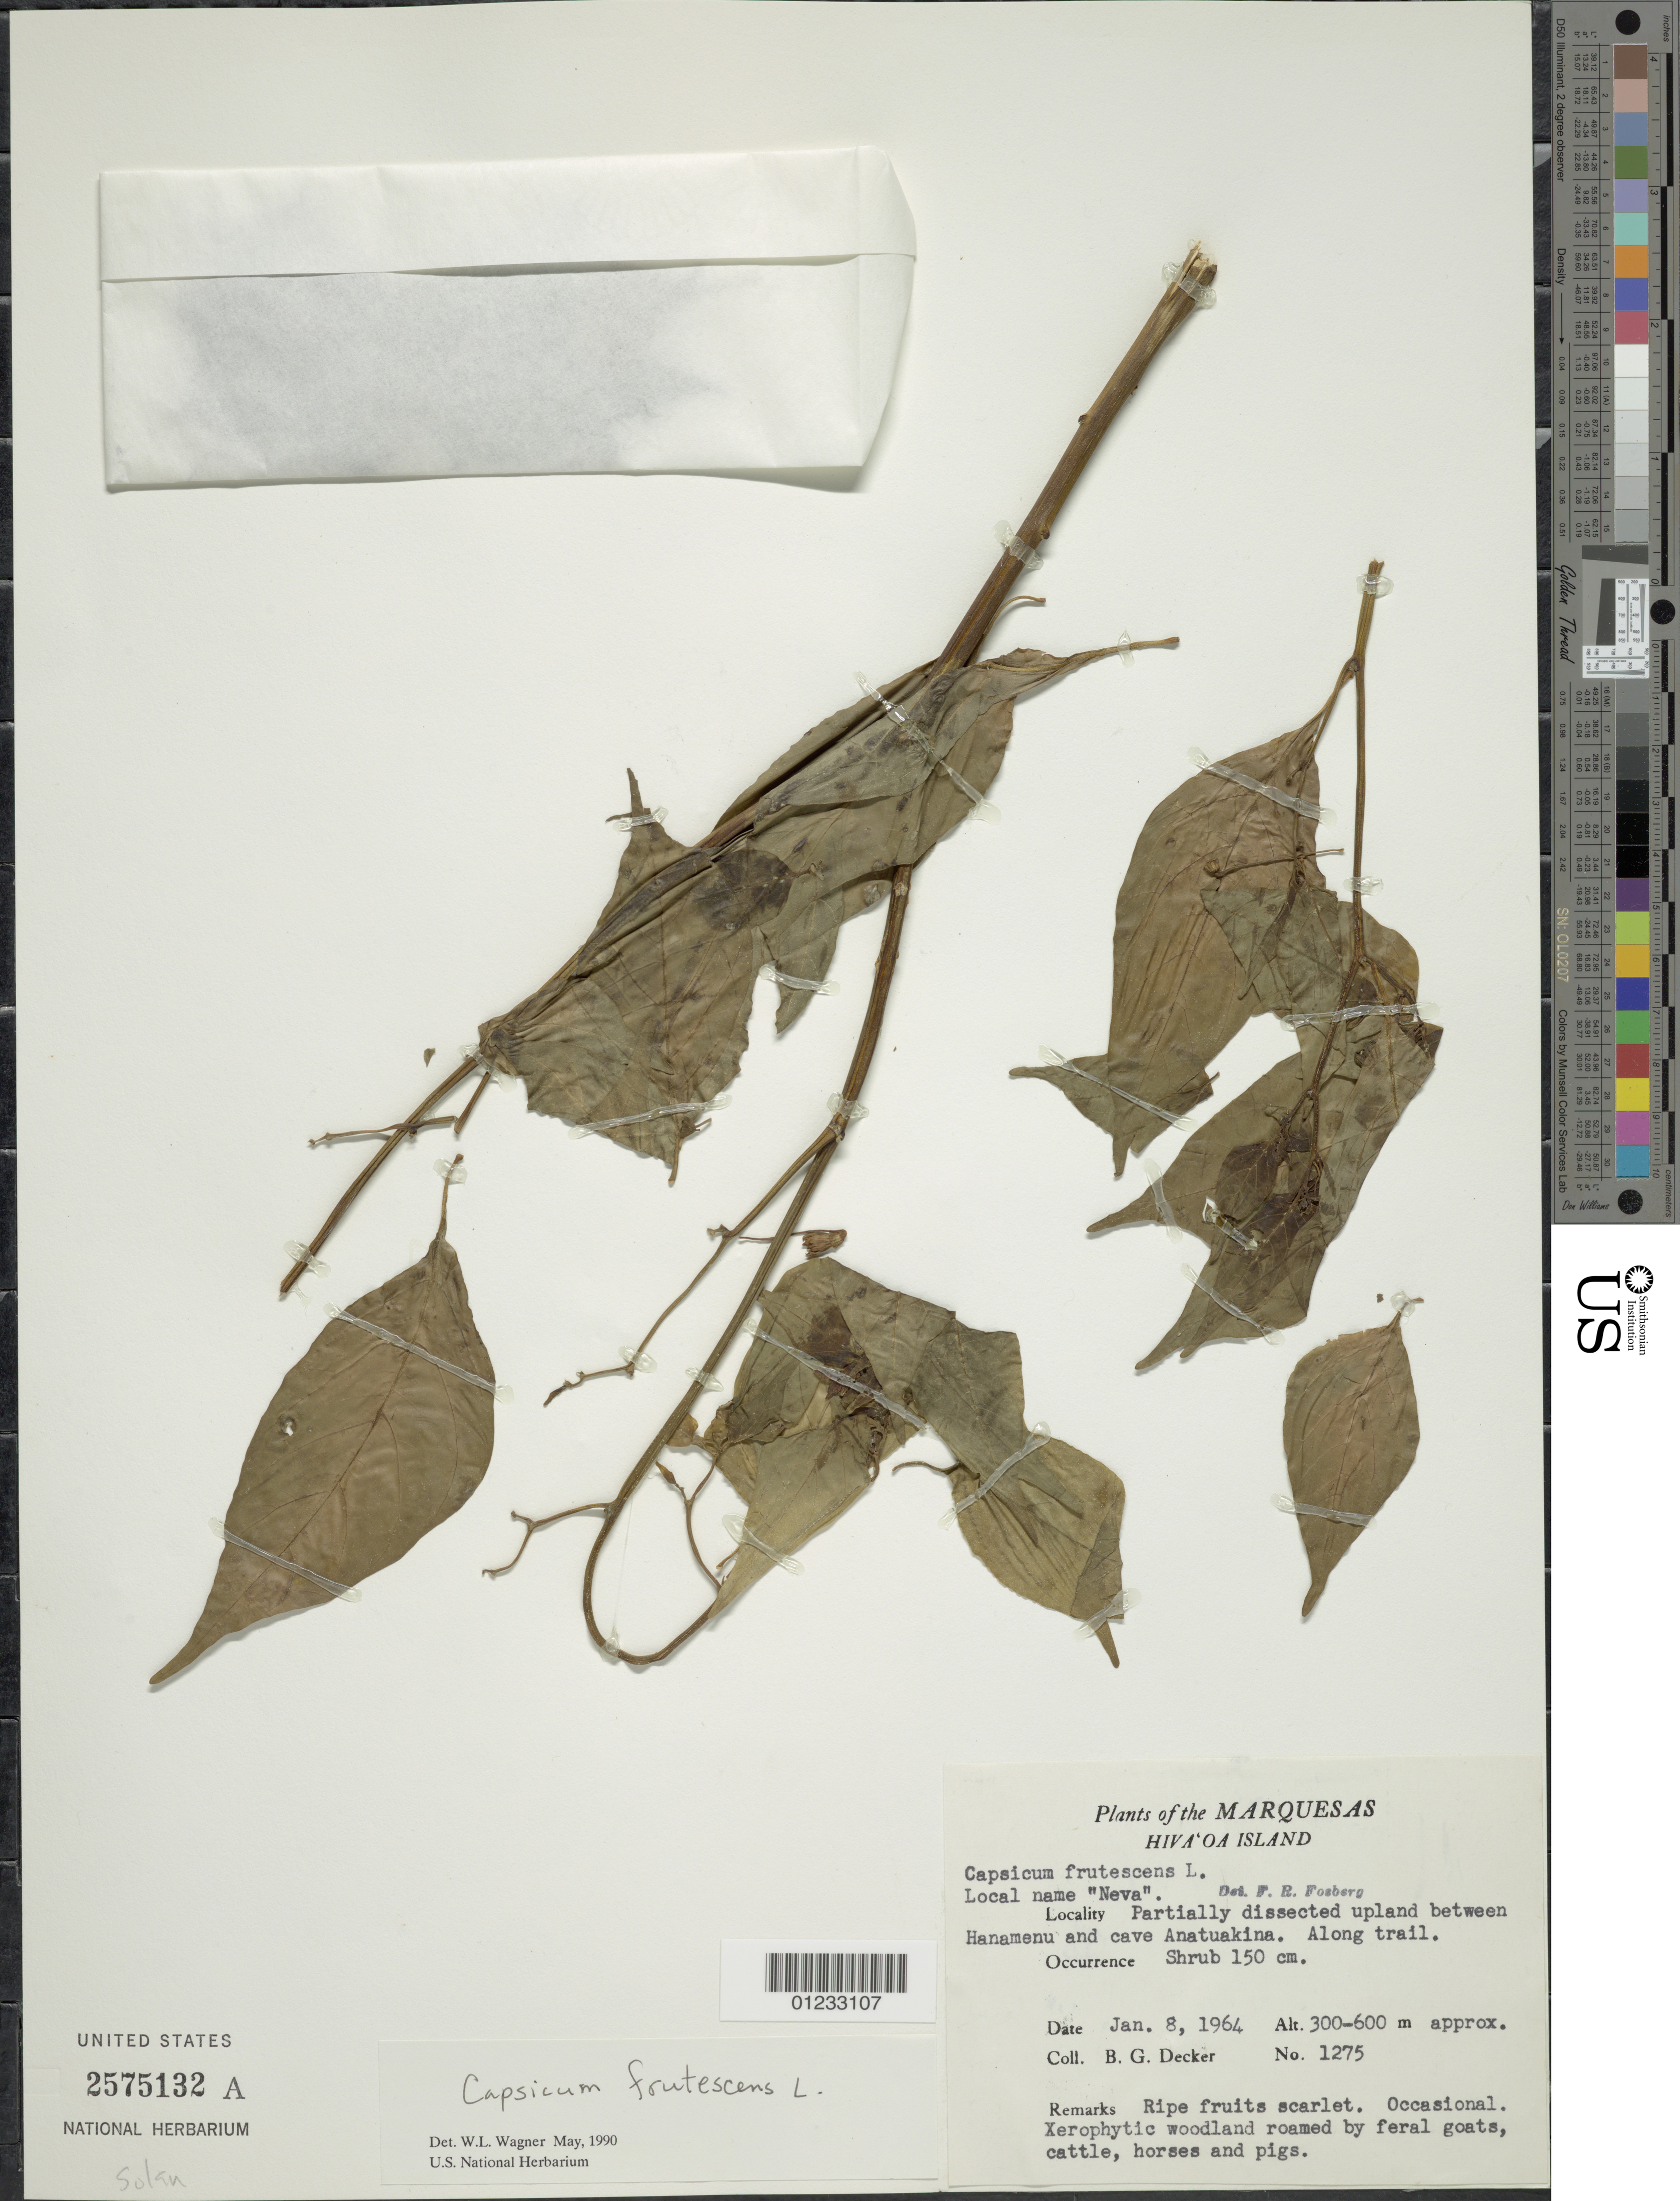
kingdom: Plantae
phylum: Tracheophyta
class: Magnoliopsida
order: Solanales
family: Solanaceae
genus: Capsicum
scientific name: Capsicum frutescens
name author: L.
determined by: Wagner, W. L., (BOT), Smithsonian Institution - National Museum of Natural History (UNITED STATES)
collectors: B. G. Decker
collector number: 1275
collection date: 1964-01-08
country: French Polynesia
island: Hiva Oa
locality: partially dissected upland between Hanamenu and cave Anatuakina, along trail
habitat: Xerophytic woodland roamed by feral animals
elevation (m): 300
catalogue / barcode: US 2575132A